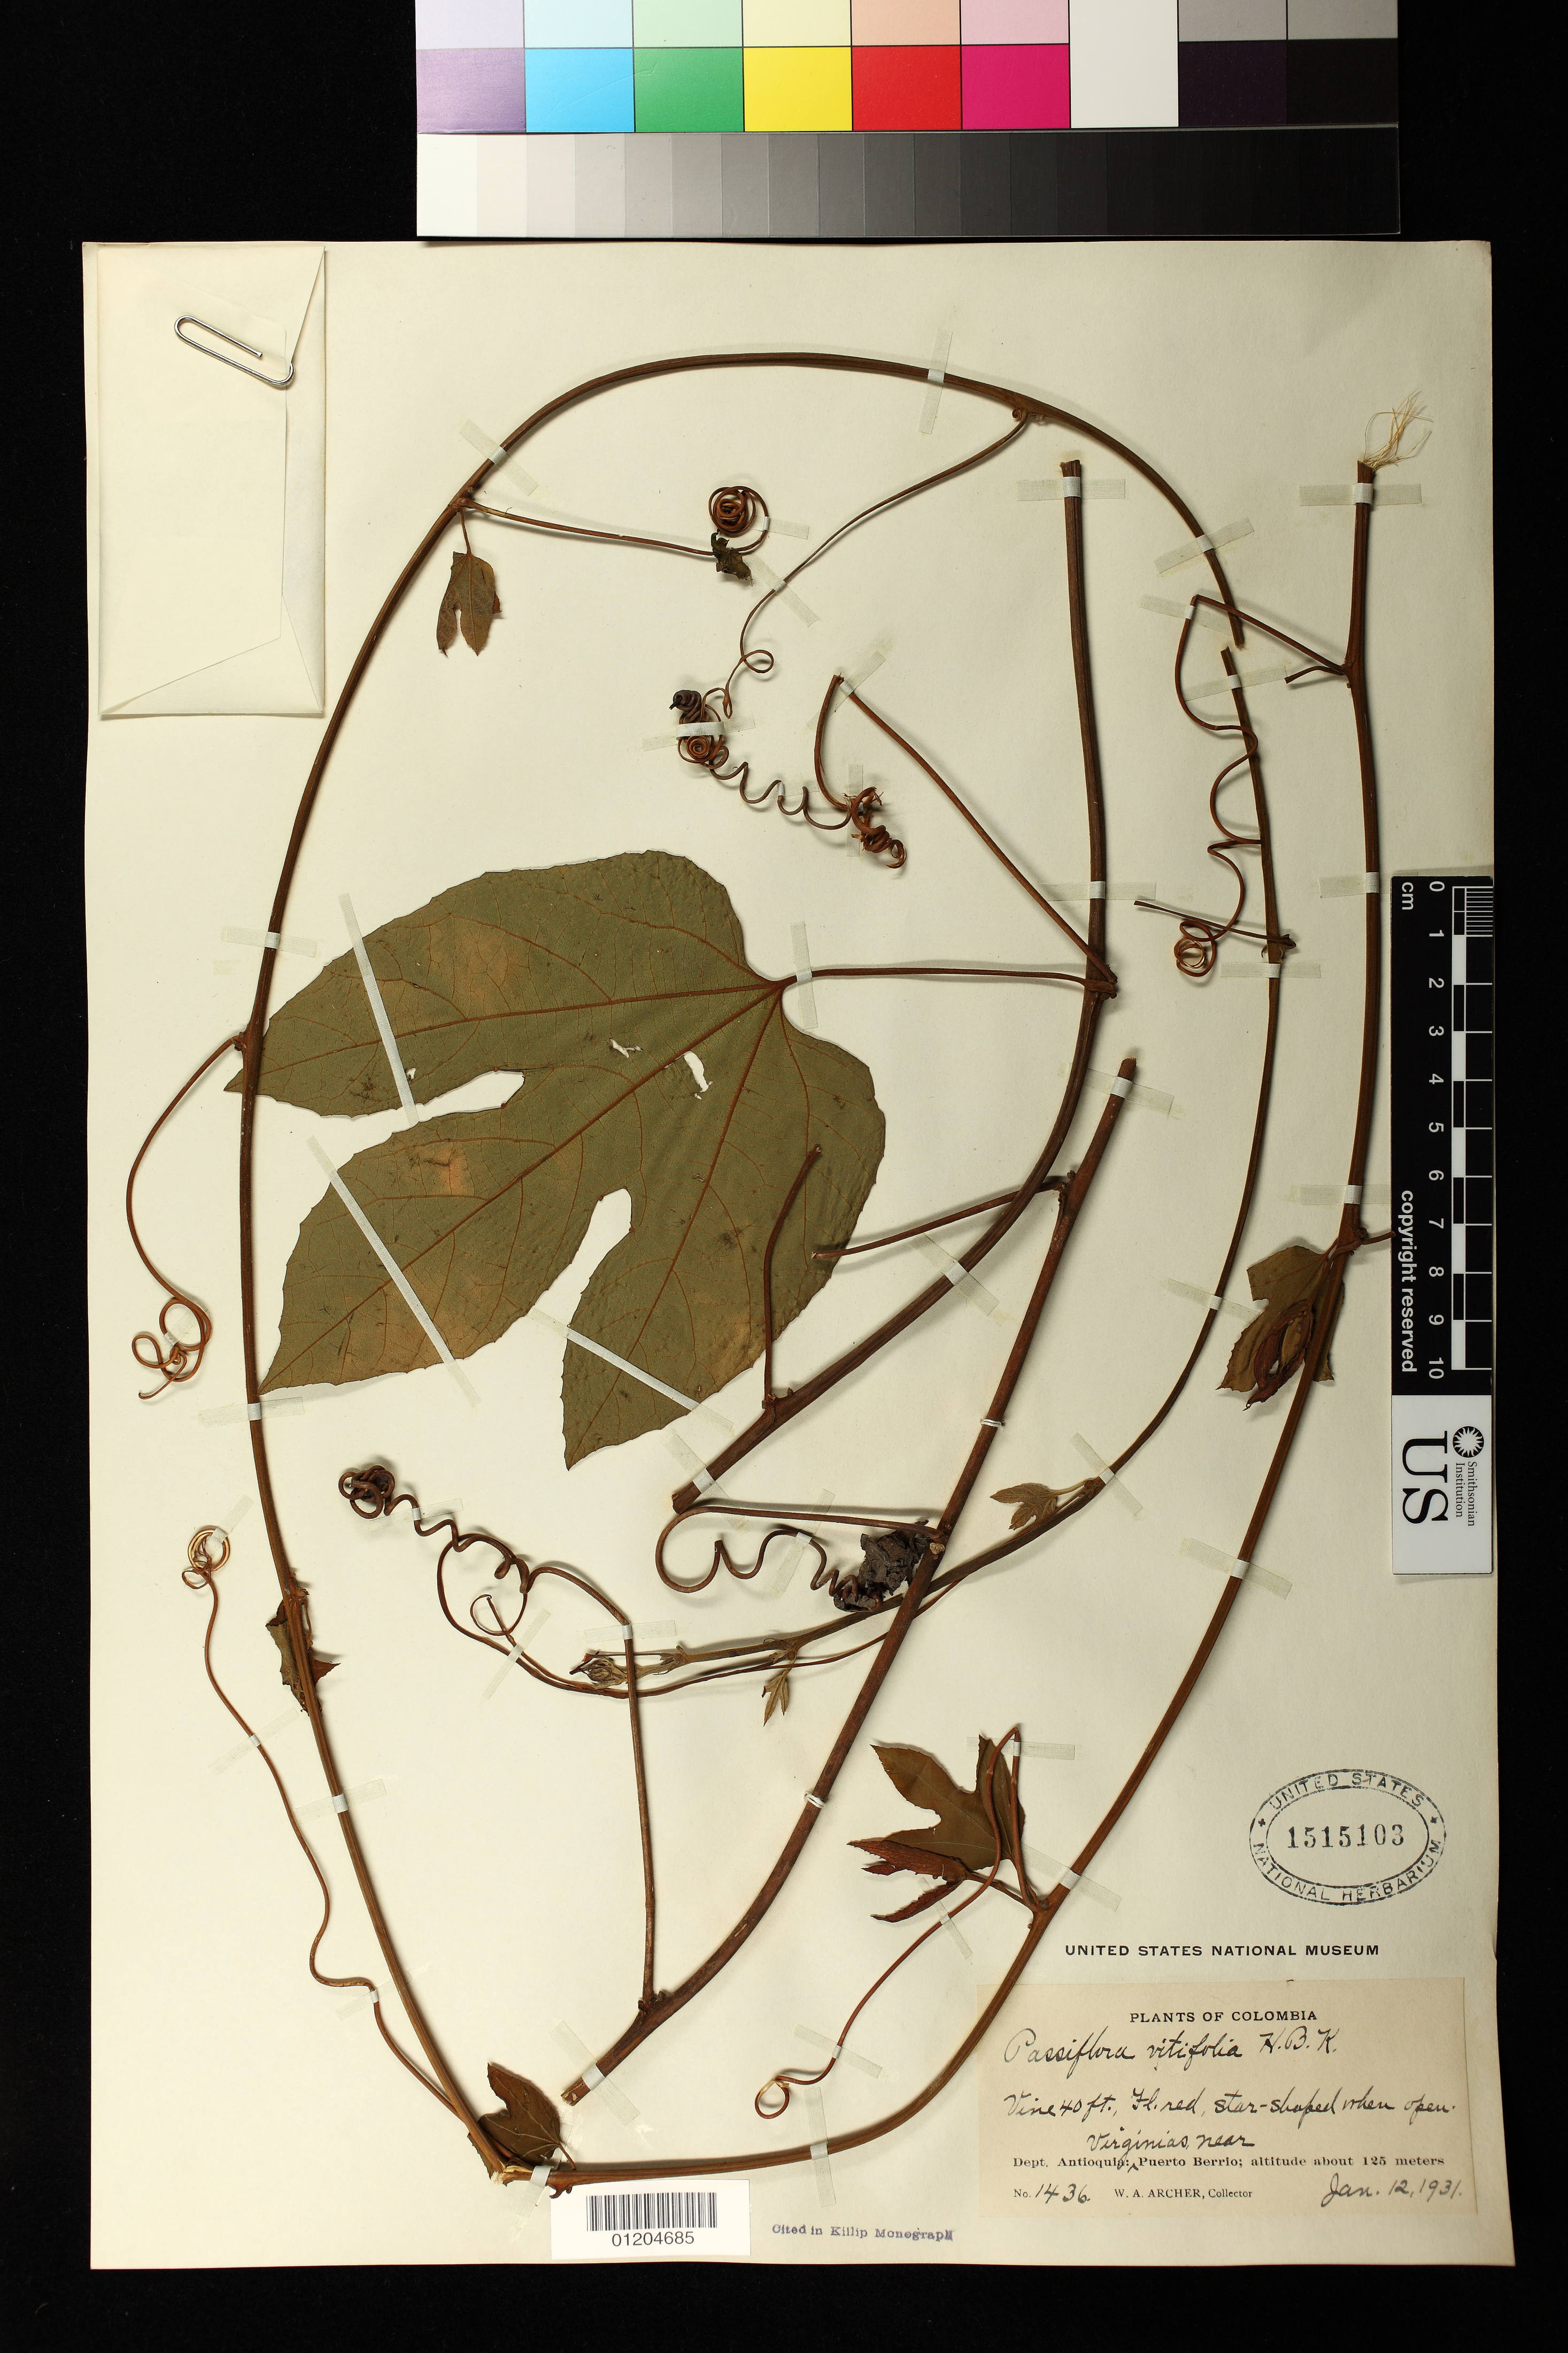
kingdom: Plantae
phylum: Tracheophyta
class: Magnoliopsida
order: Malpighiales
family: Passifloraceae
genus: Passiflora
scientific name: Passiflora vitifolia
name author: Kunth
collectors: W. A. Archer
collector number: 1436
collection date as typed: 12 Jan 1931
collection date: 1931-01-12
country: Colombia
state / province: Antioquia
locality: Virginias near Puerto Berrio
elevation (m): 125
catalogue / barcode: US 1515103